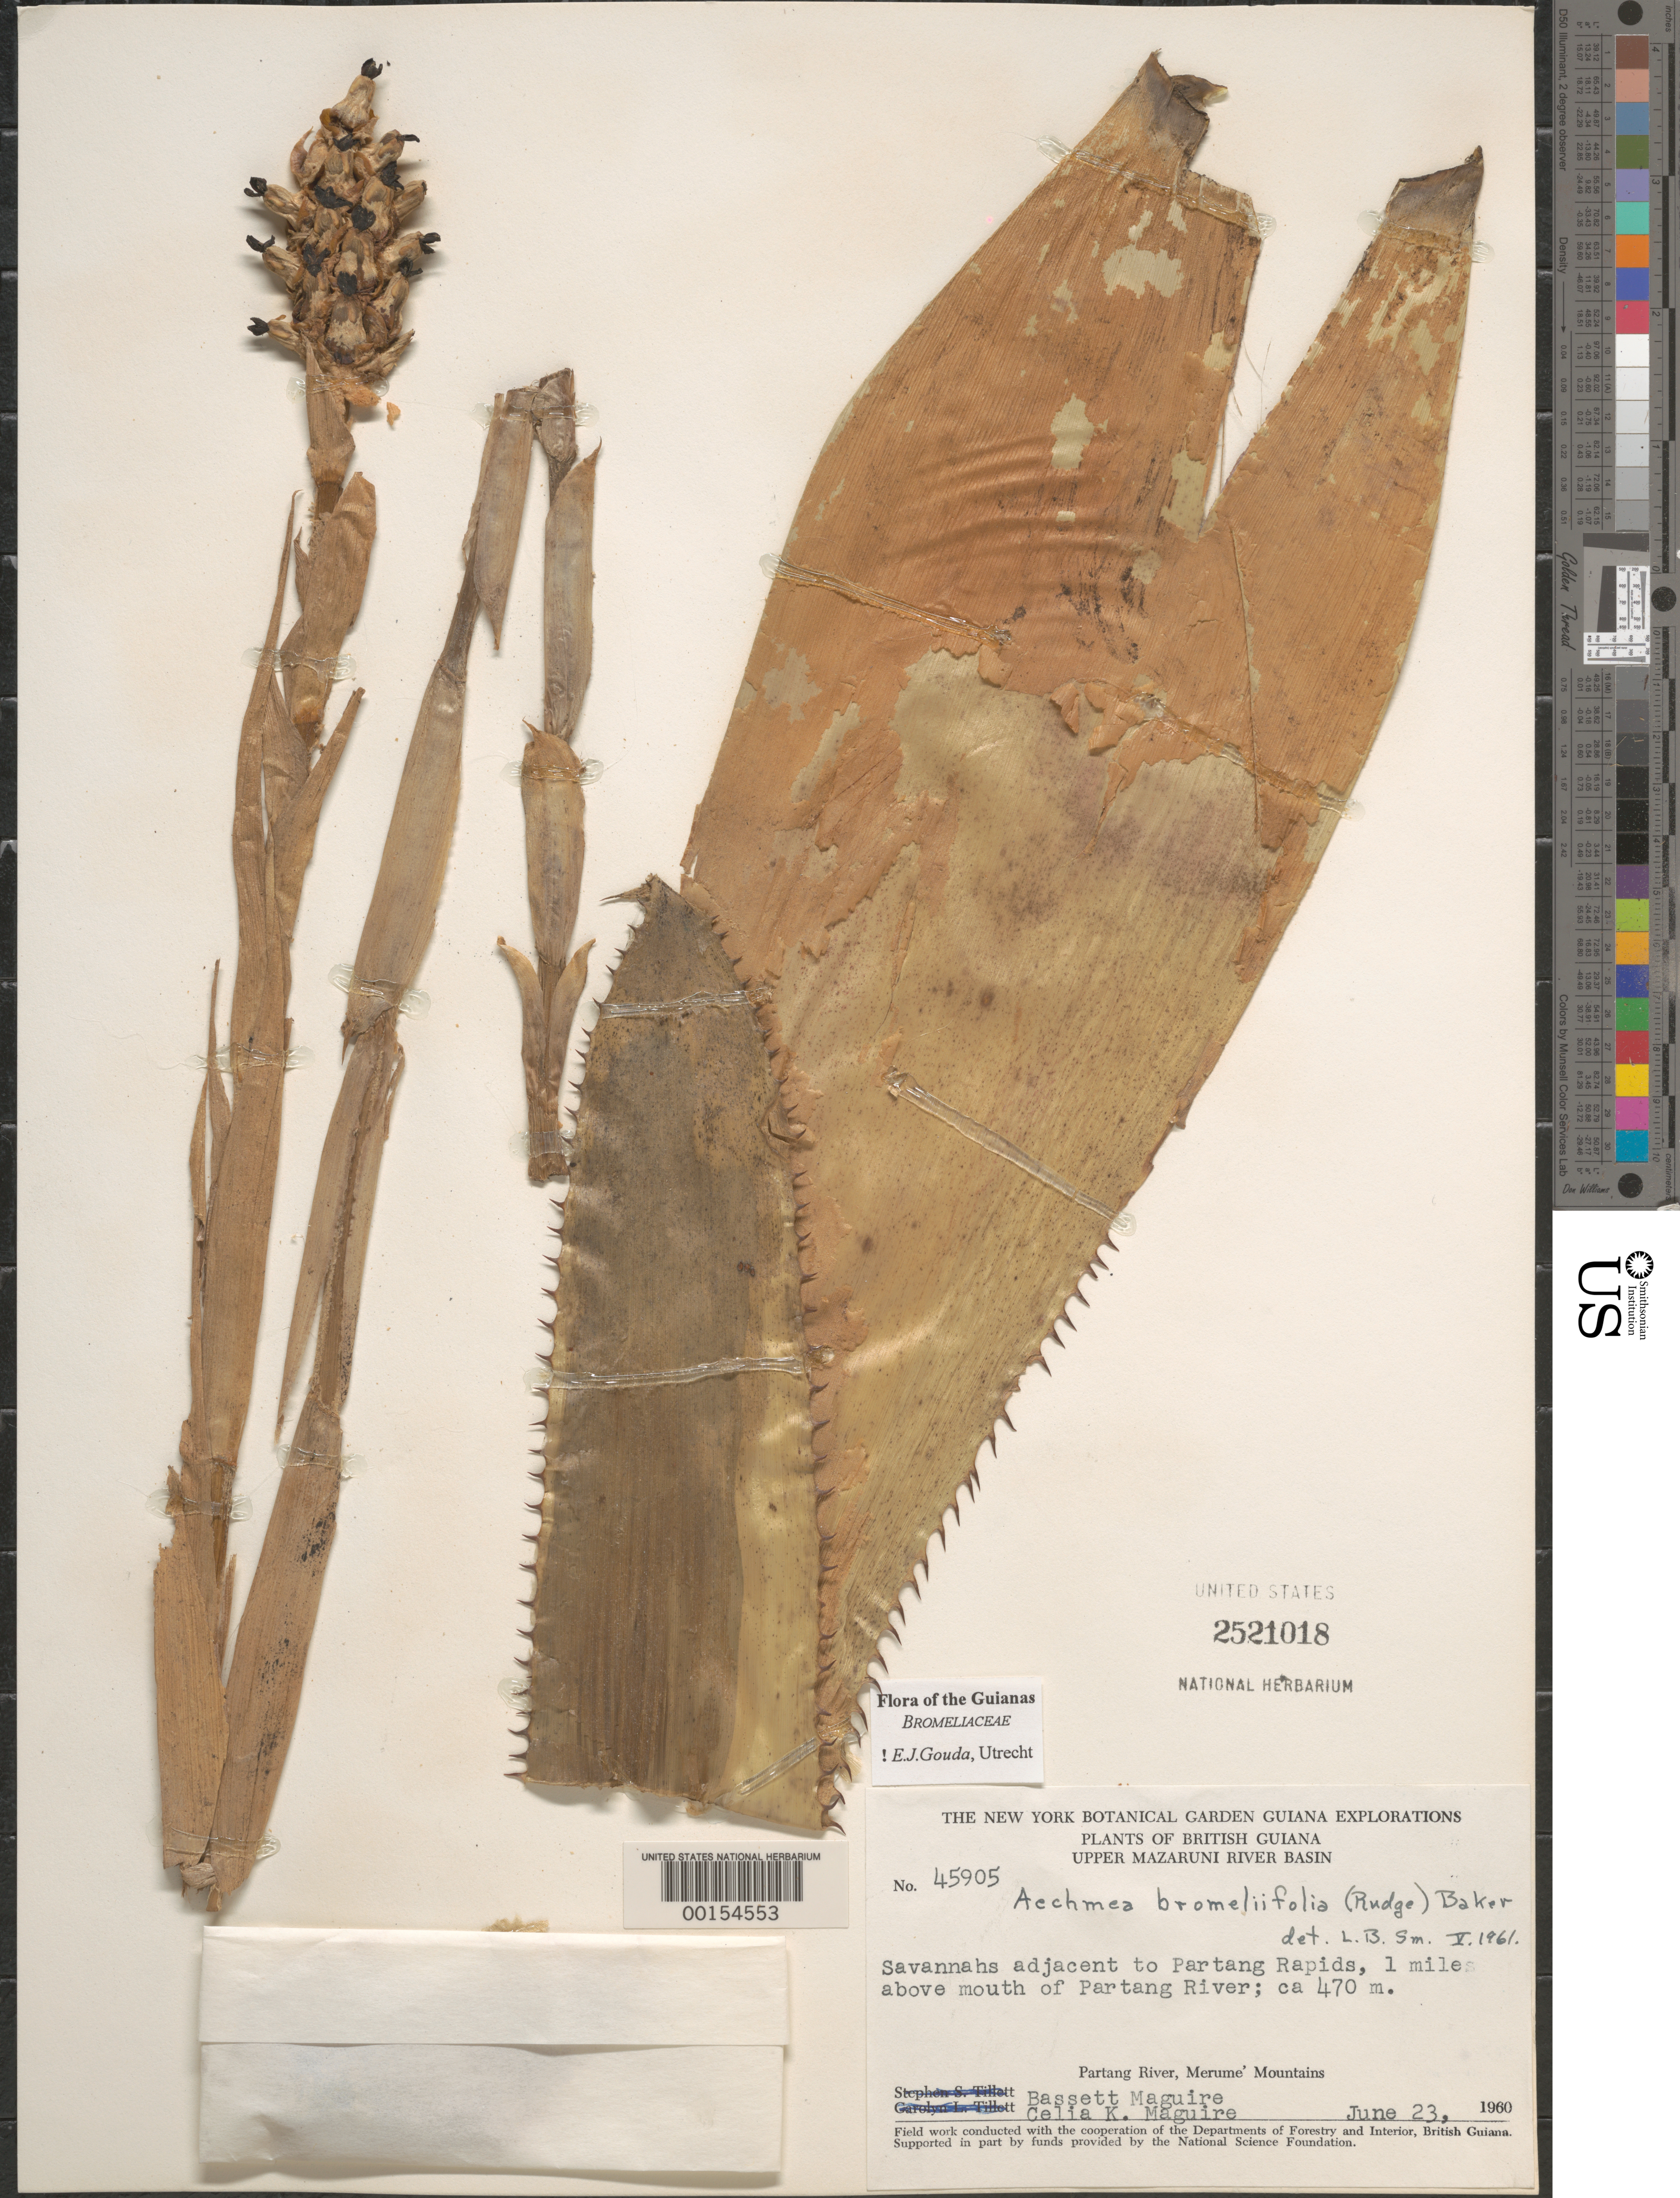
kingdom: Plantae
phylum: Tracheophyta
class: Liliopsida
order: Poales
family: Bromeliaceae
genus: Aechmea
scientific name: Aechmea bromeliifolia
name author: (Rudge) Baker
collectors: B. Maguire & C. K. Maguire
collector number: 45905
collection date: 1960-06-23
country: Guyana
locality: British Guiana. Upper Mazaruni River Basin. Savannahs adjacent to Partang Rapids, 1 miles above mouth of Partang River; Partang River, Merume' Mountains.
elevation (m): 470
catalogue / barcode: US 2521018